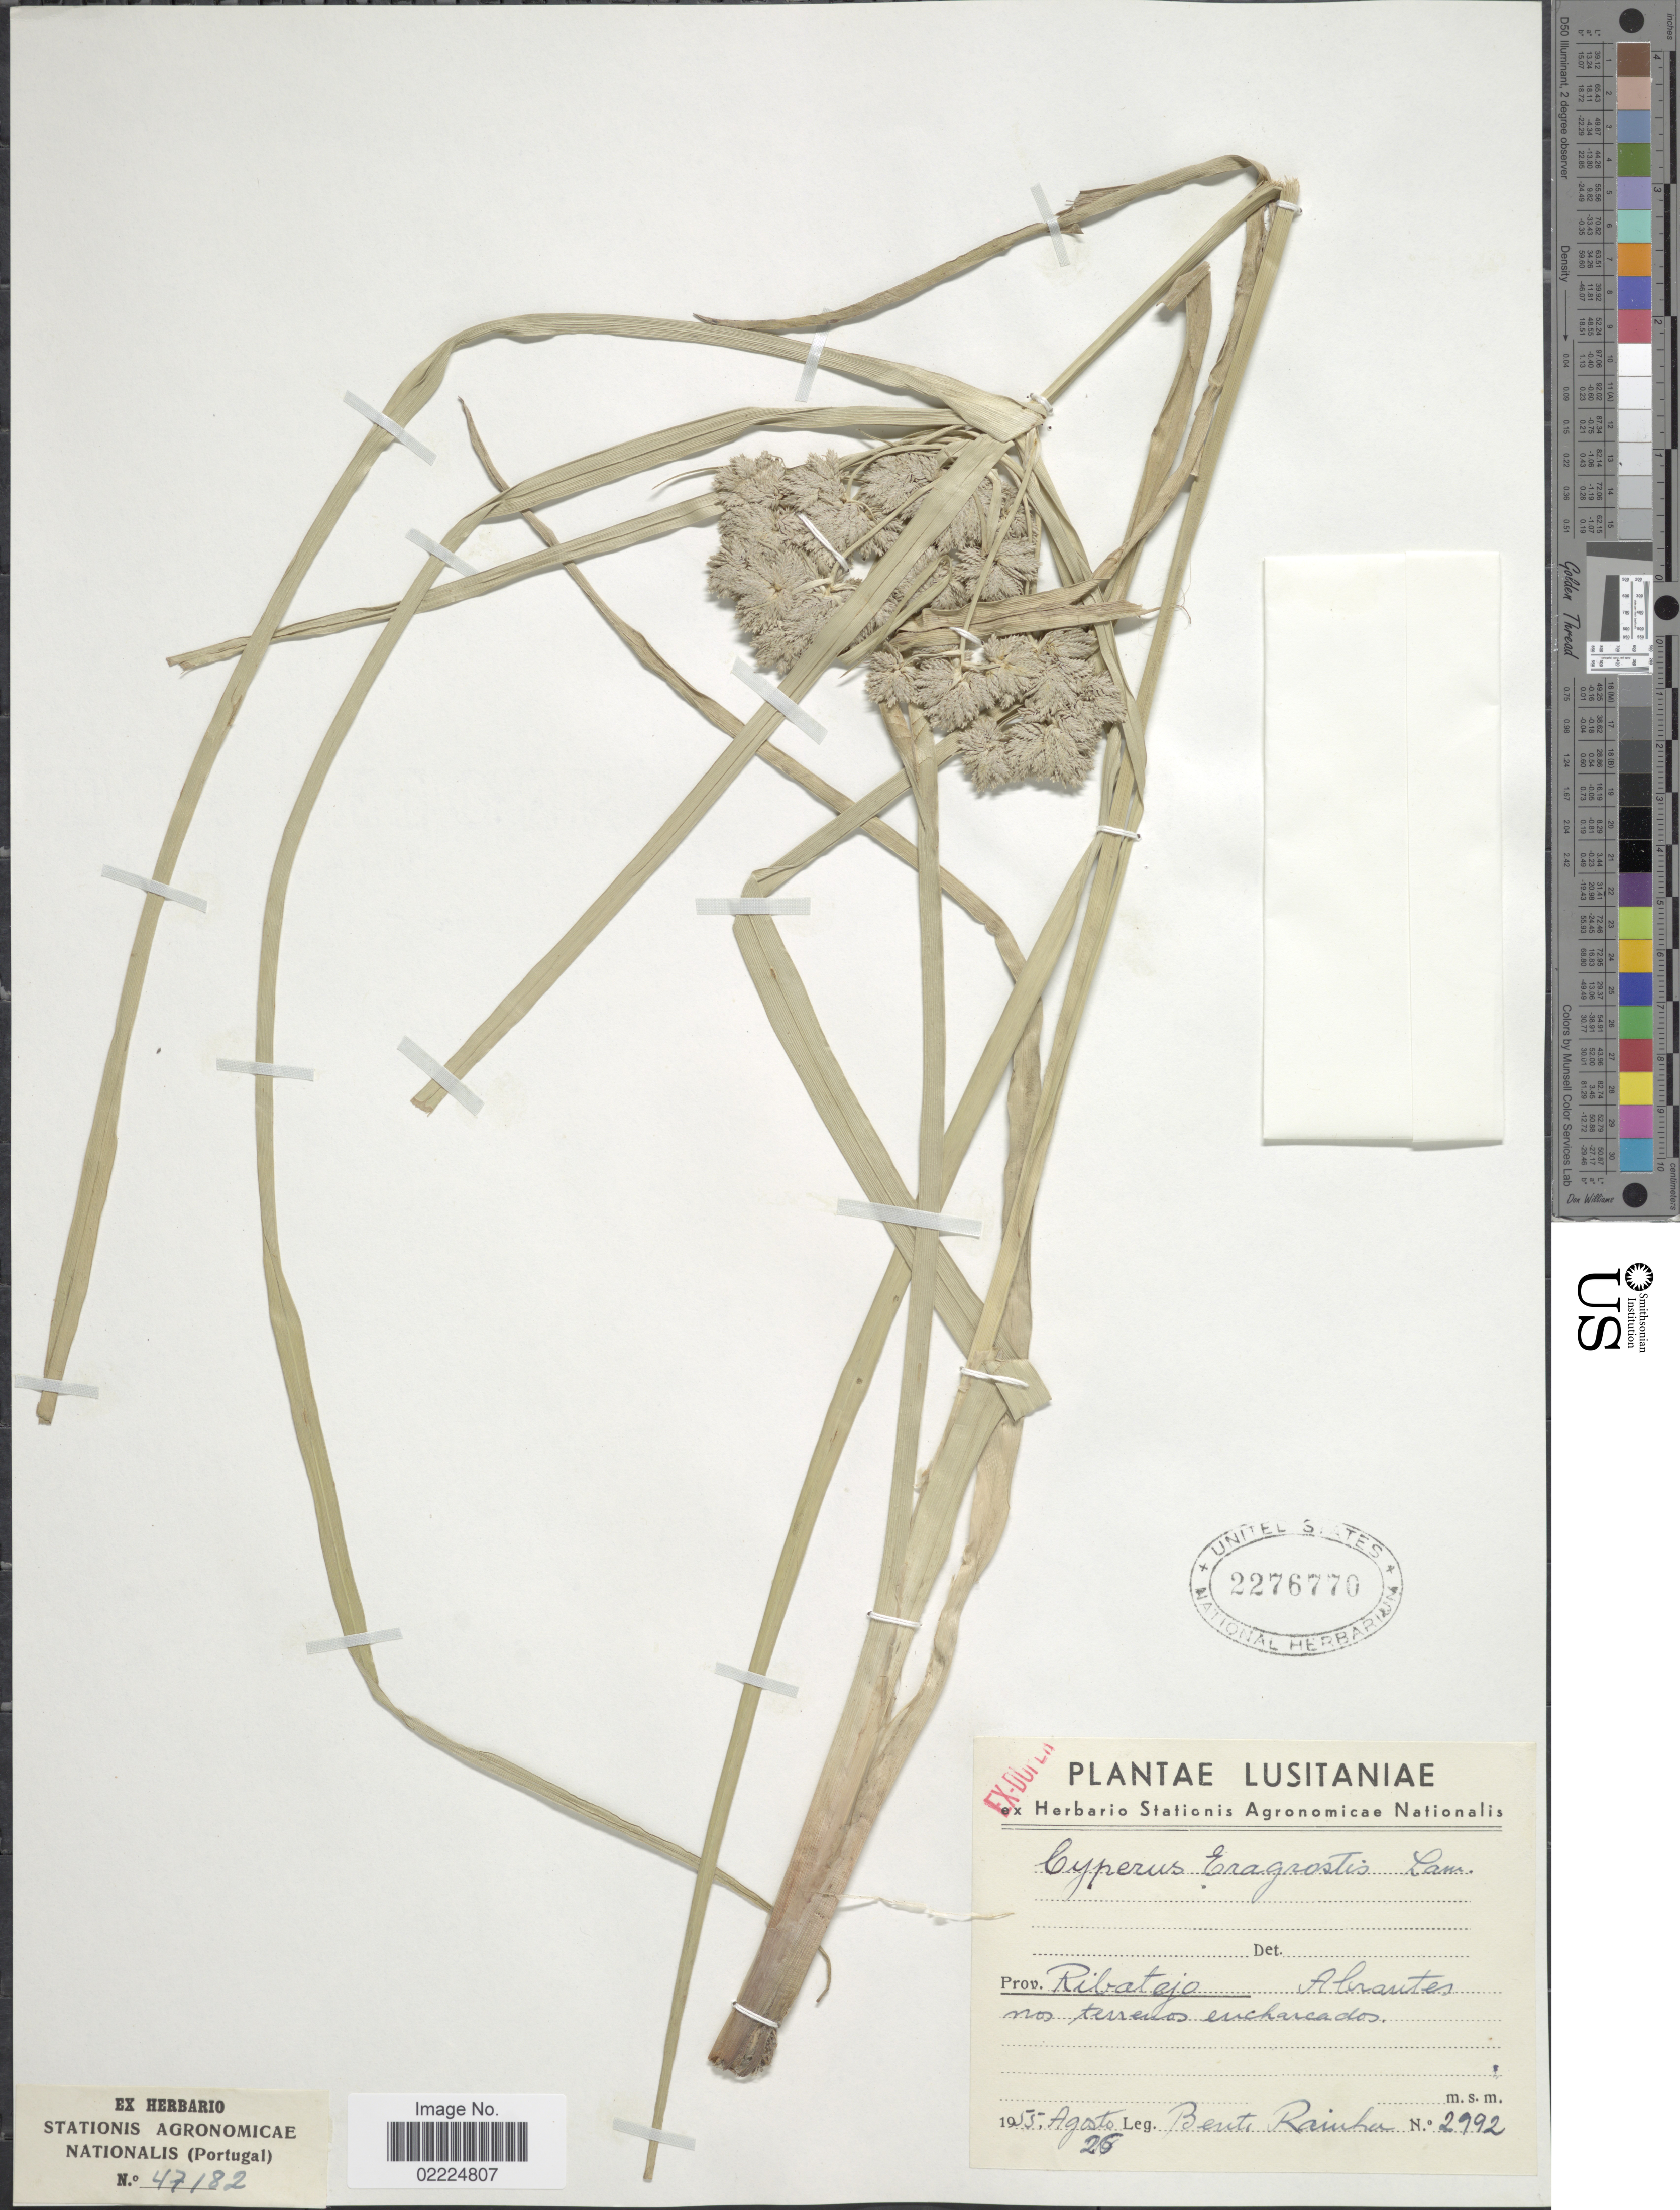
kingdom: Plantae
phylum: Tracheophyta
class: Liliopsida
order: Poales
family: Cyperaceae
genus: Cyperus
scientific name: Cyperus eragrostis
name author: Lam.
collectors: B. Rainha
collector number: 2992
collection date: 1955-08-25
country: Portugal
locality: Lusitaniae, Prov. Ribatajo Arbantes nos terrenos enchados.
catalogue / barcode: US 2276770